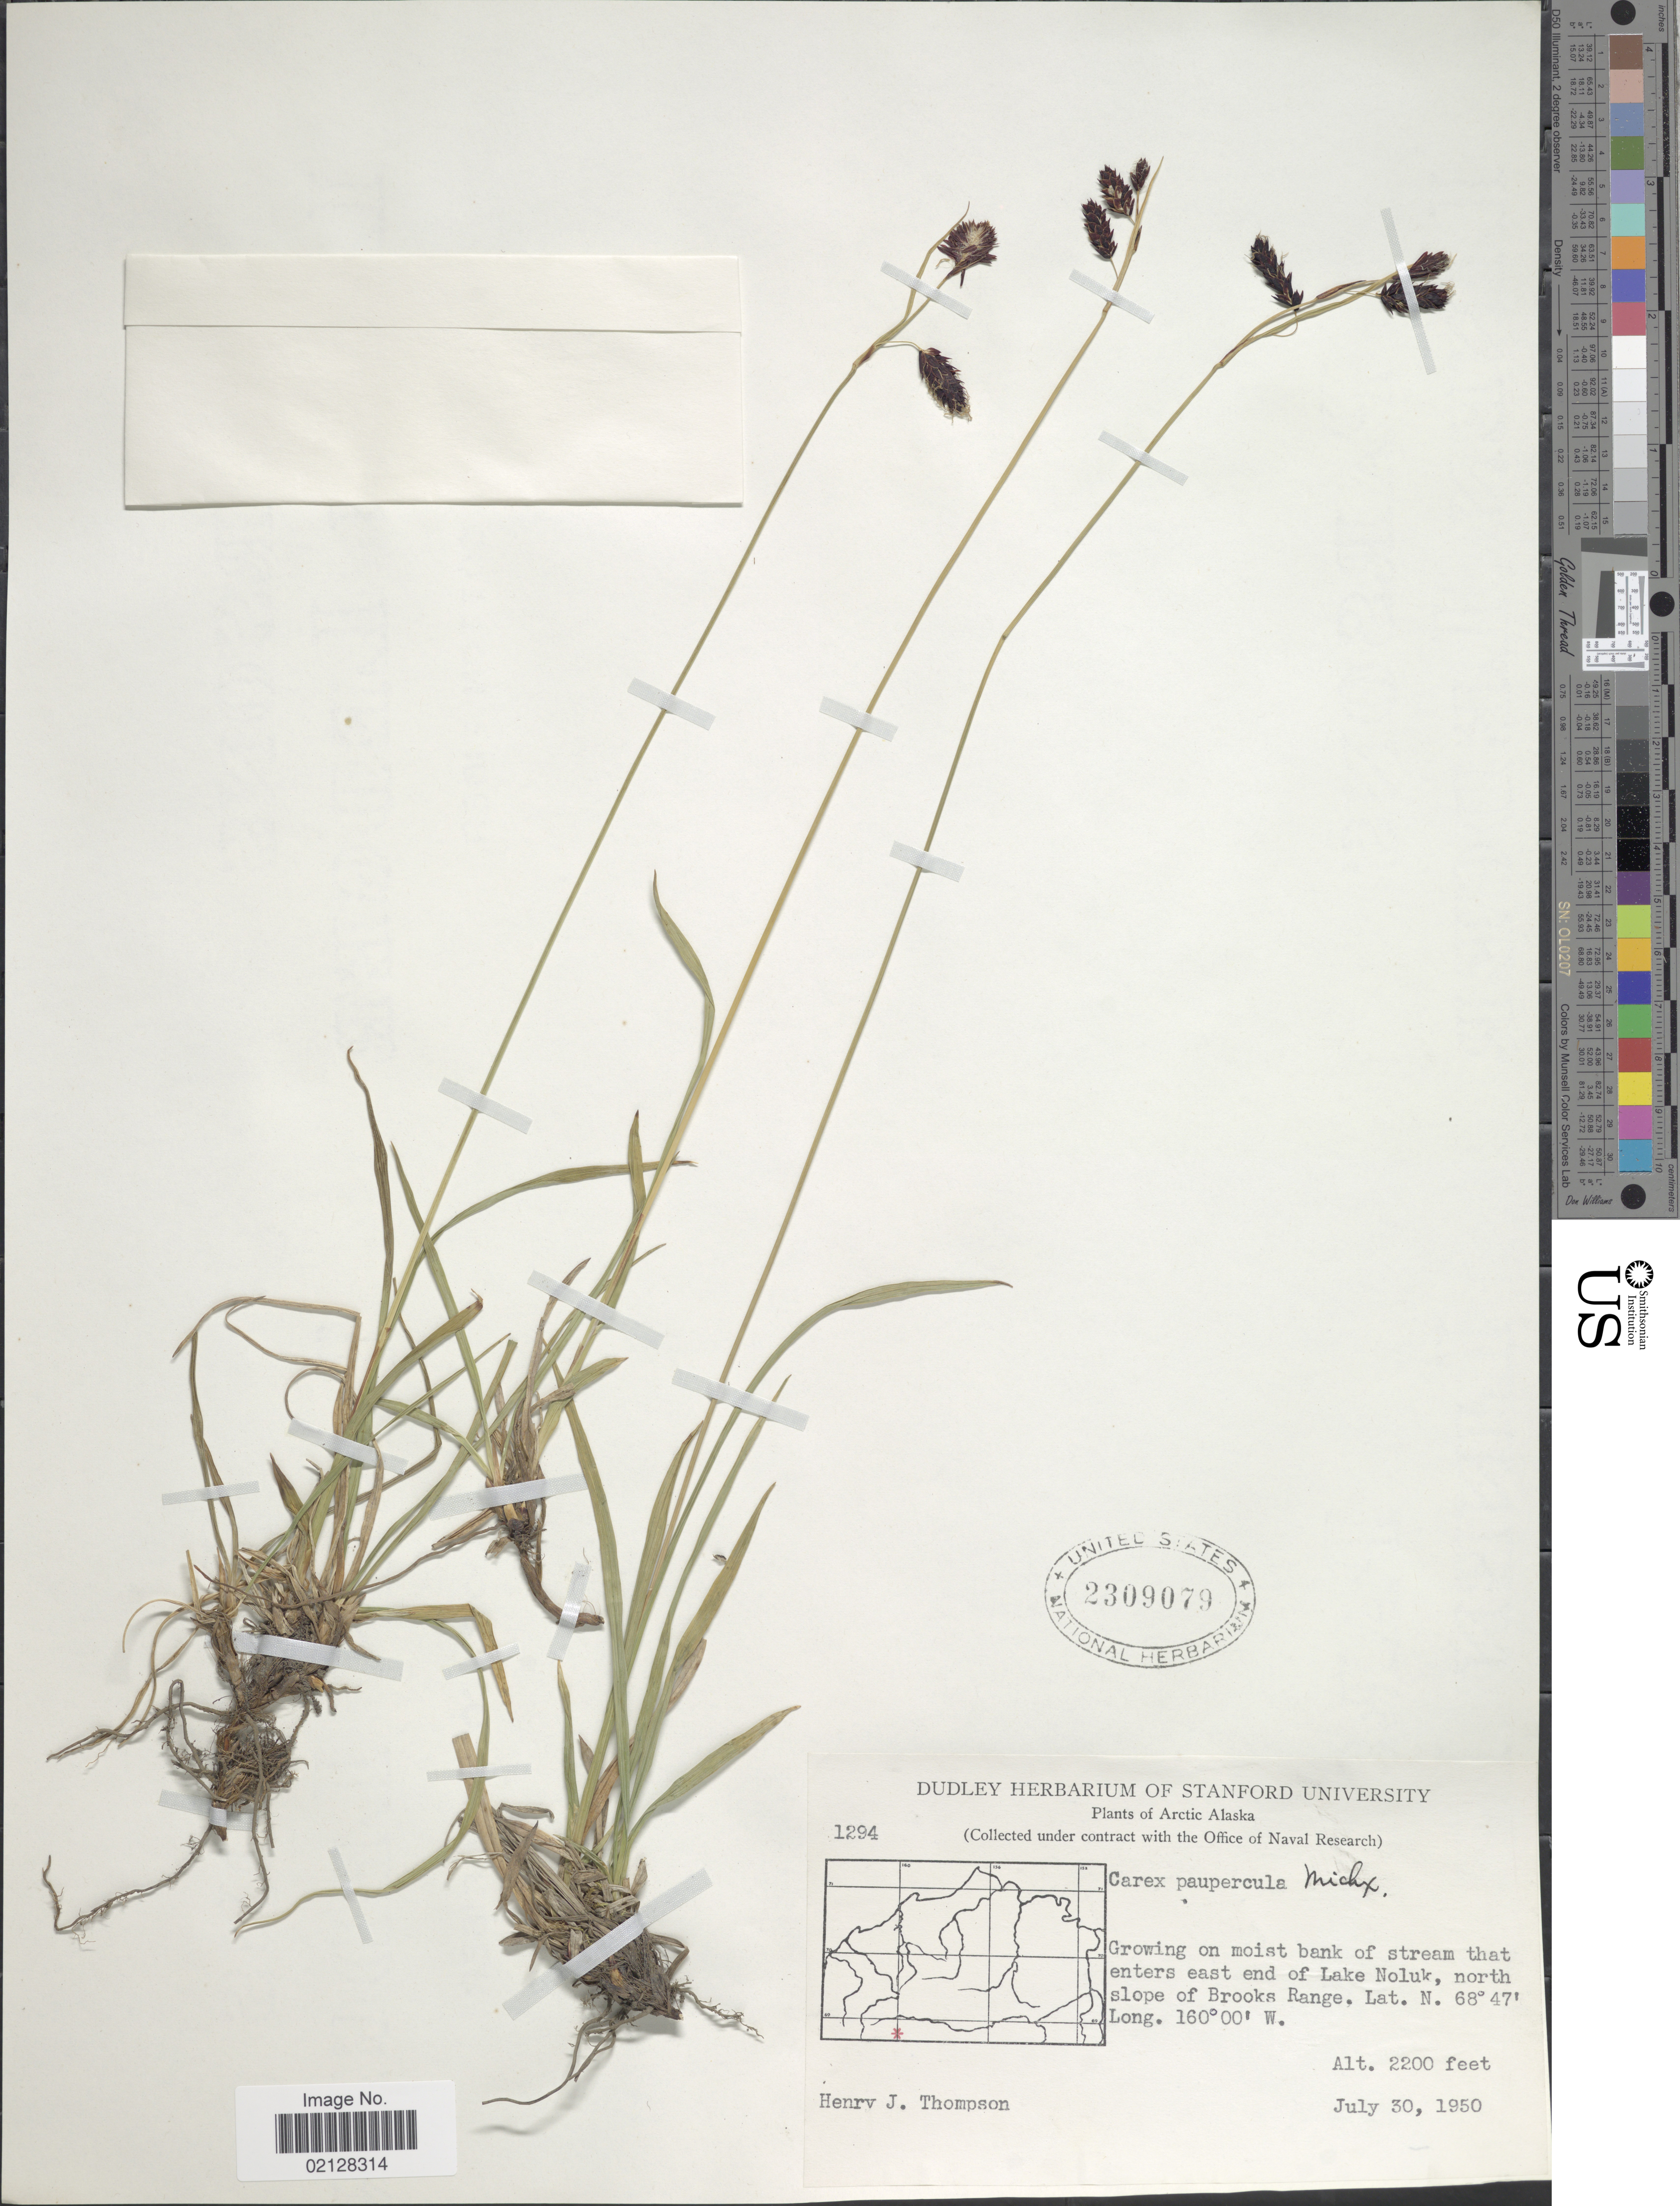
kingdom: Plantae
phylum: Tracheophyta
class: Liliopsida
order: Poales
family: Cyperaceae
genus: Carex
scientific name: Carex magellanica subsp. irrigua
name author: (Wahlenb.) Hiitonen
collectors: H. J. Thompson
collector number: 1294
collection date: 1950-07-30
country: United States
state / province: Alaska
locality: Arctic Alaska, Growing on moist bank of stream that enters east end of Lake Noluk, north slope of Brooks Range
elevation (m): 671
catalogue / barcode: US 2309079